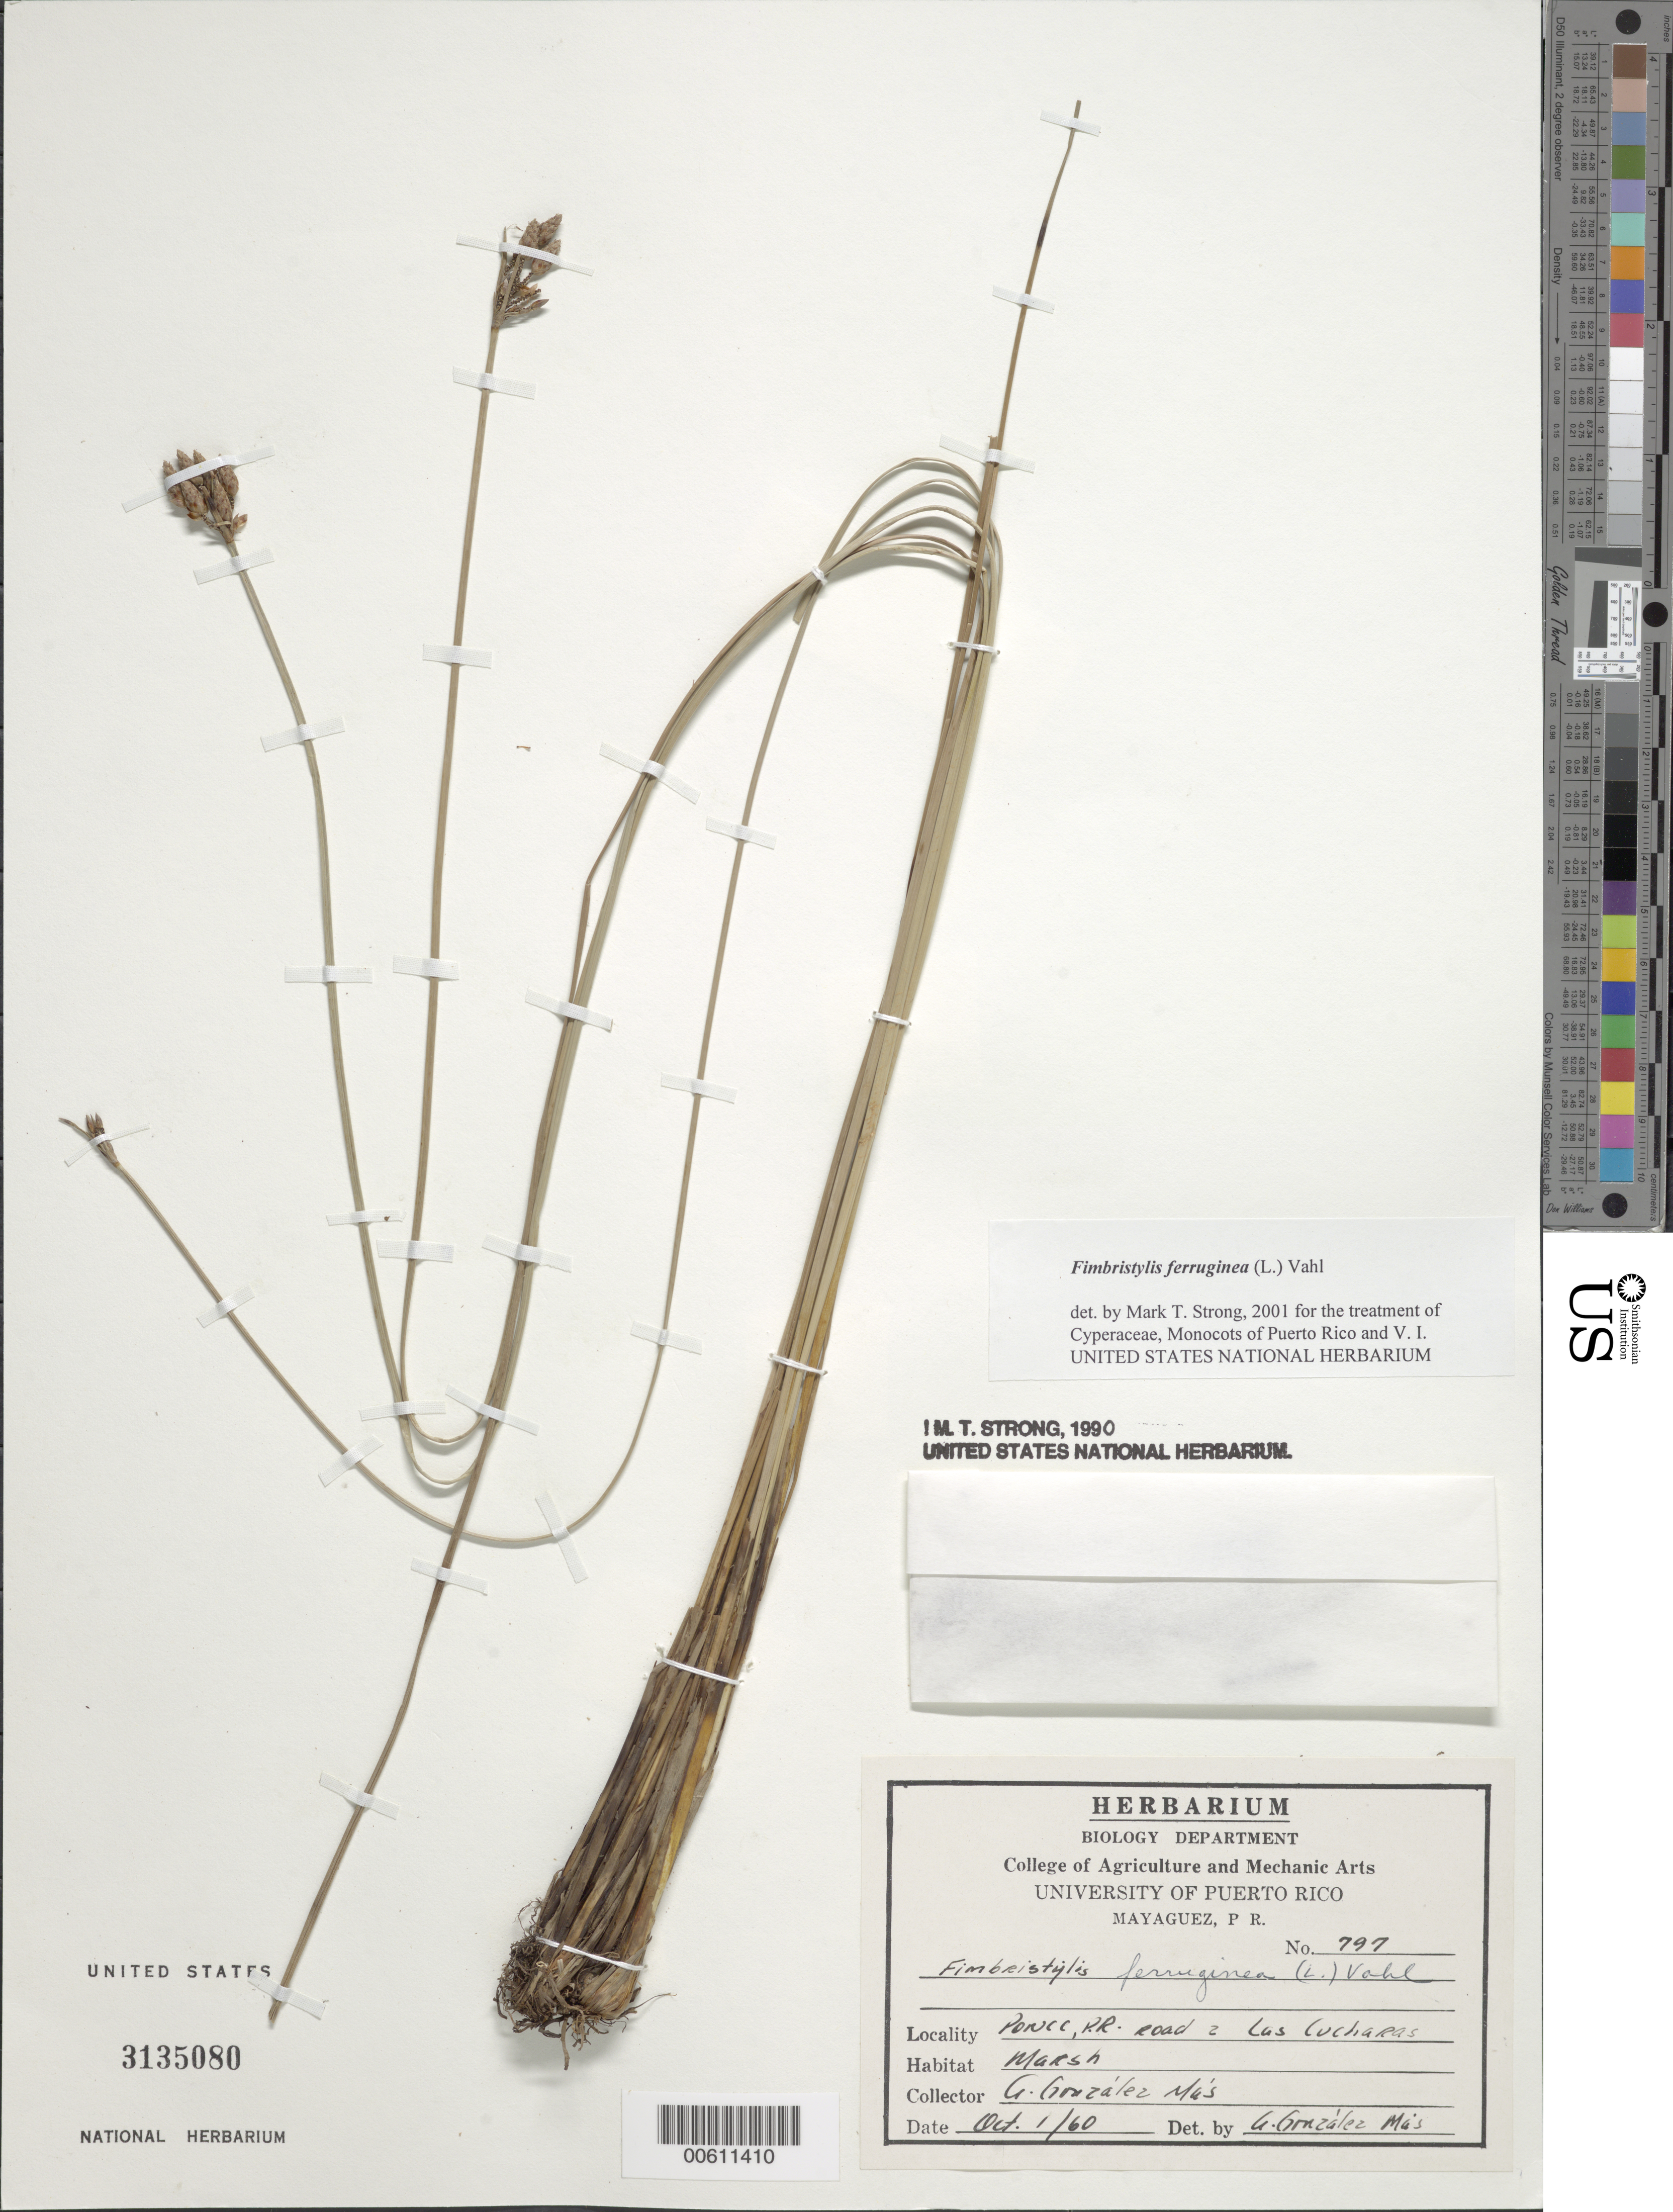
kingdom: Plantae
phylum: Tracheophyta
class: Liliopsida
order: Poales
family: Cyperaceae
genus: Fimbristylis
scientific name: Fimbristylis ferruginea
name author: (L.) Vahl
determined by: Strong, M. T., (US), Smithsonian Institution - National Museum of Natural History (UNITED STATES)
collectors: A. González Más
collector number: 797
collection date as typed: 01 Oct 1960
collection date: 1960-10-01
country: Puerto Rico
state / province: Ponce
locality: Ponce: Rd. 2 (Las Cucharas).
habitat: Marsh.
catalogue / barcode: US 3135080